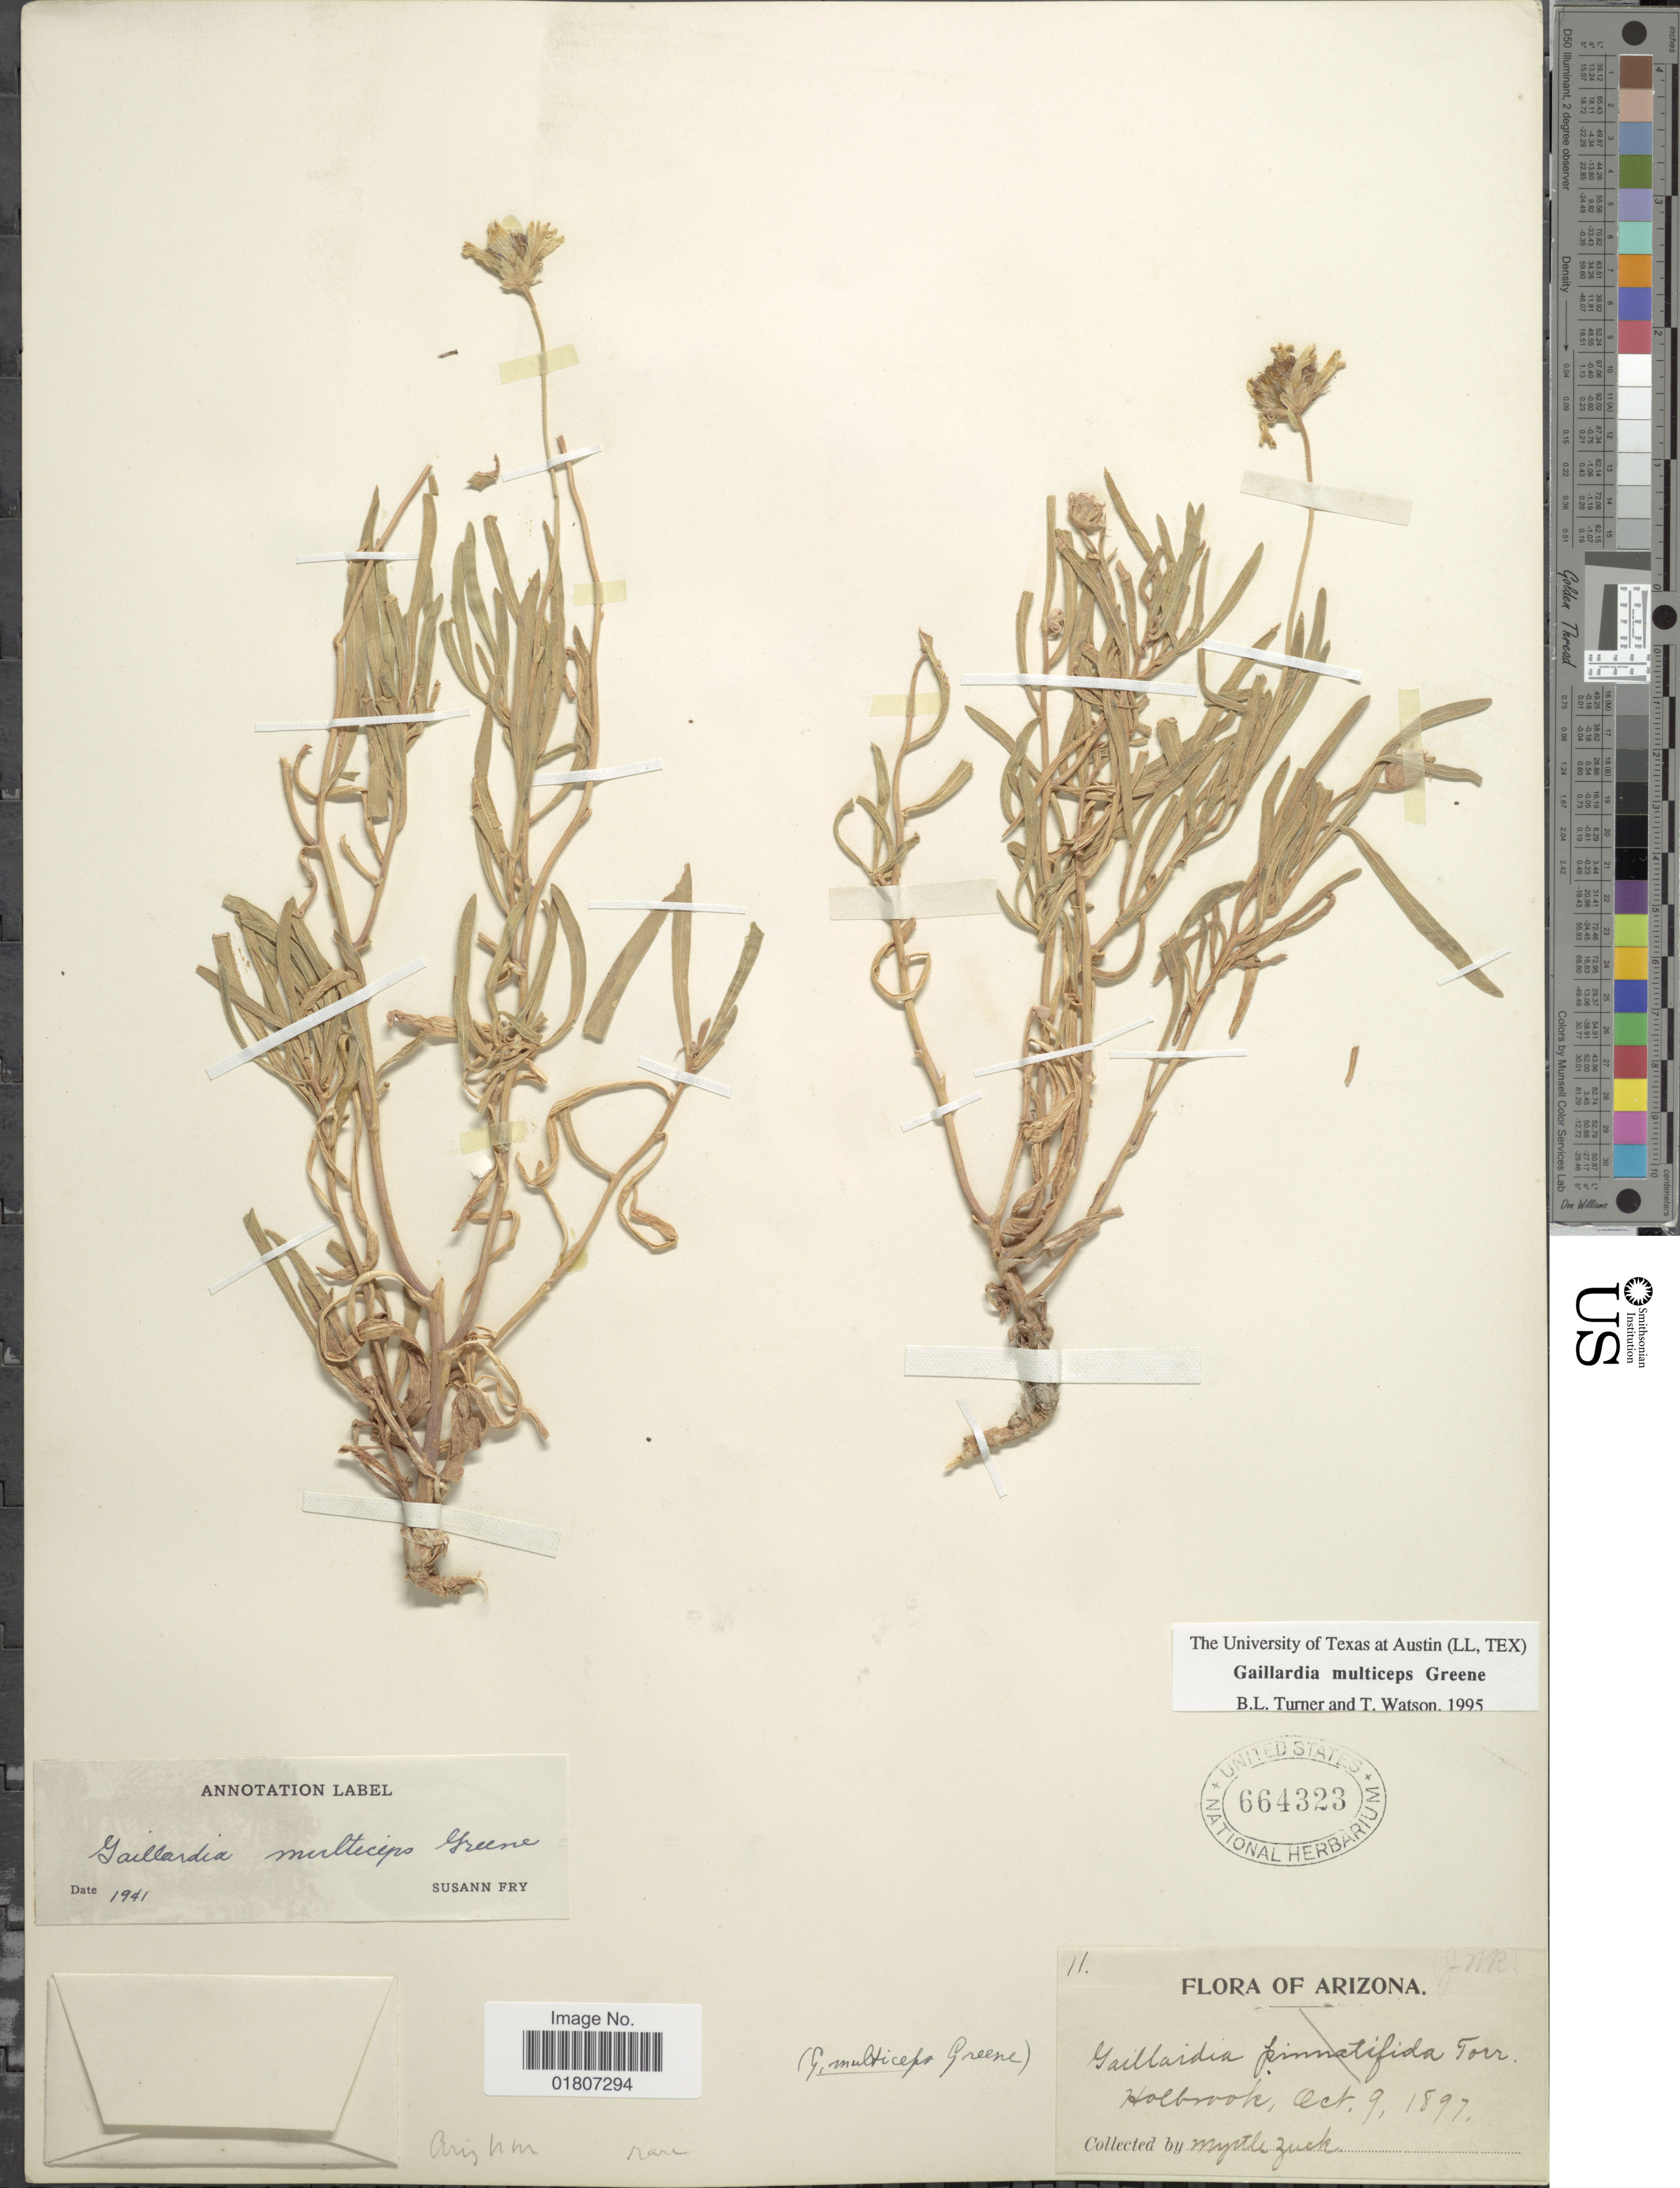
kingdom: Plantae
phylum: Tracheophyta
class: Magnoliopsida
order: Asterales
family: Asteraceae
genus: Gaillardia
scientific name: Gaillardia multiceps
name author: Greene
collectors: M. Zuck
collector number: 11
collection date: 1897-10-09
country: United States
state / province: Arizona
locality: Holbrook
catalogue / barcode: US 664323